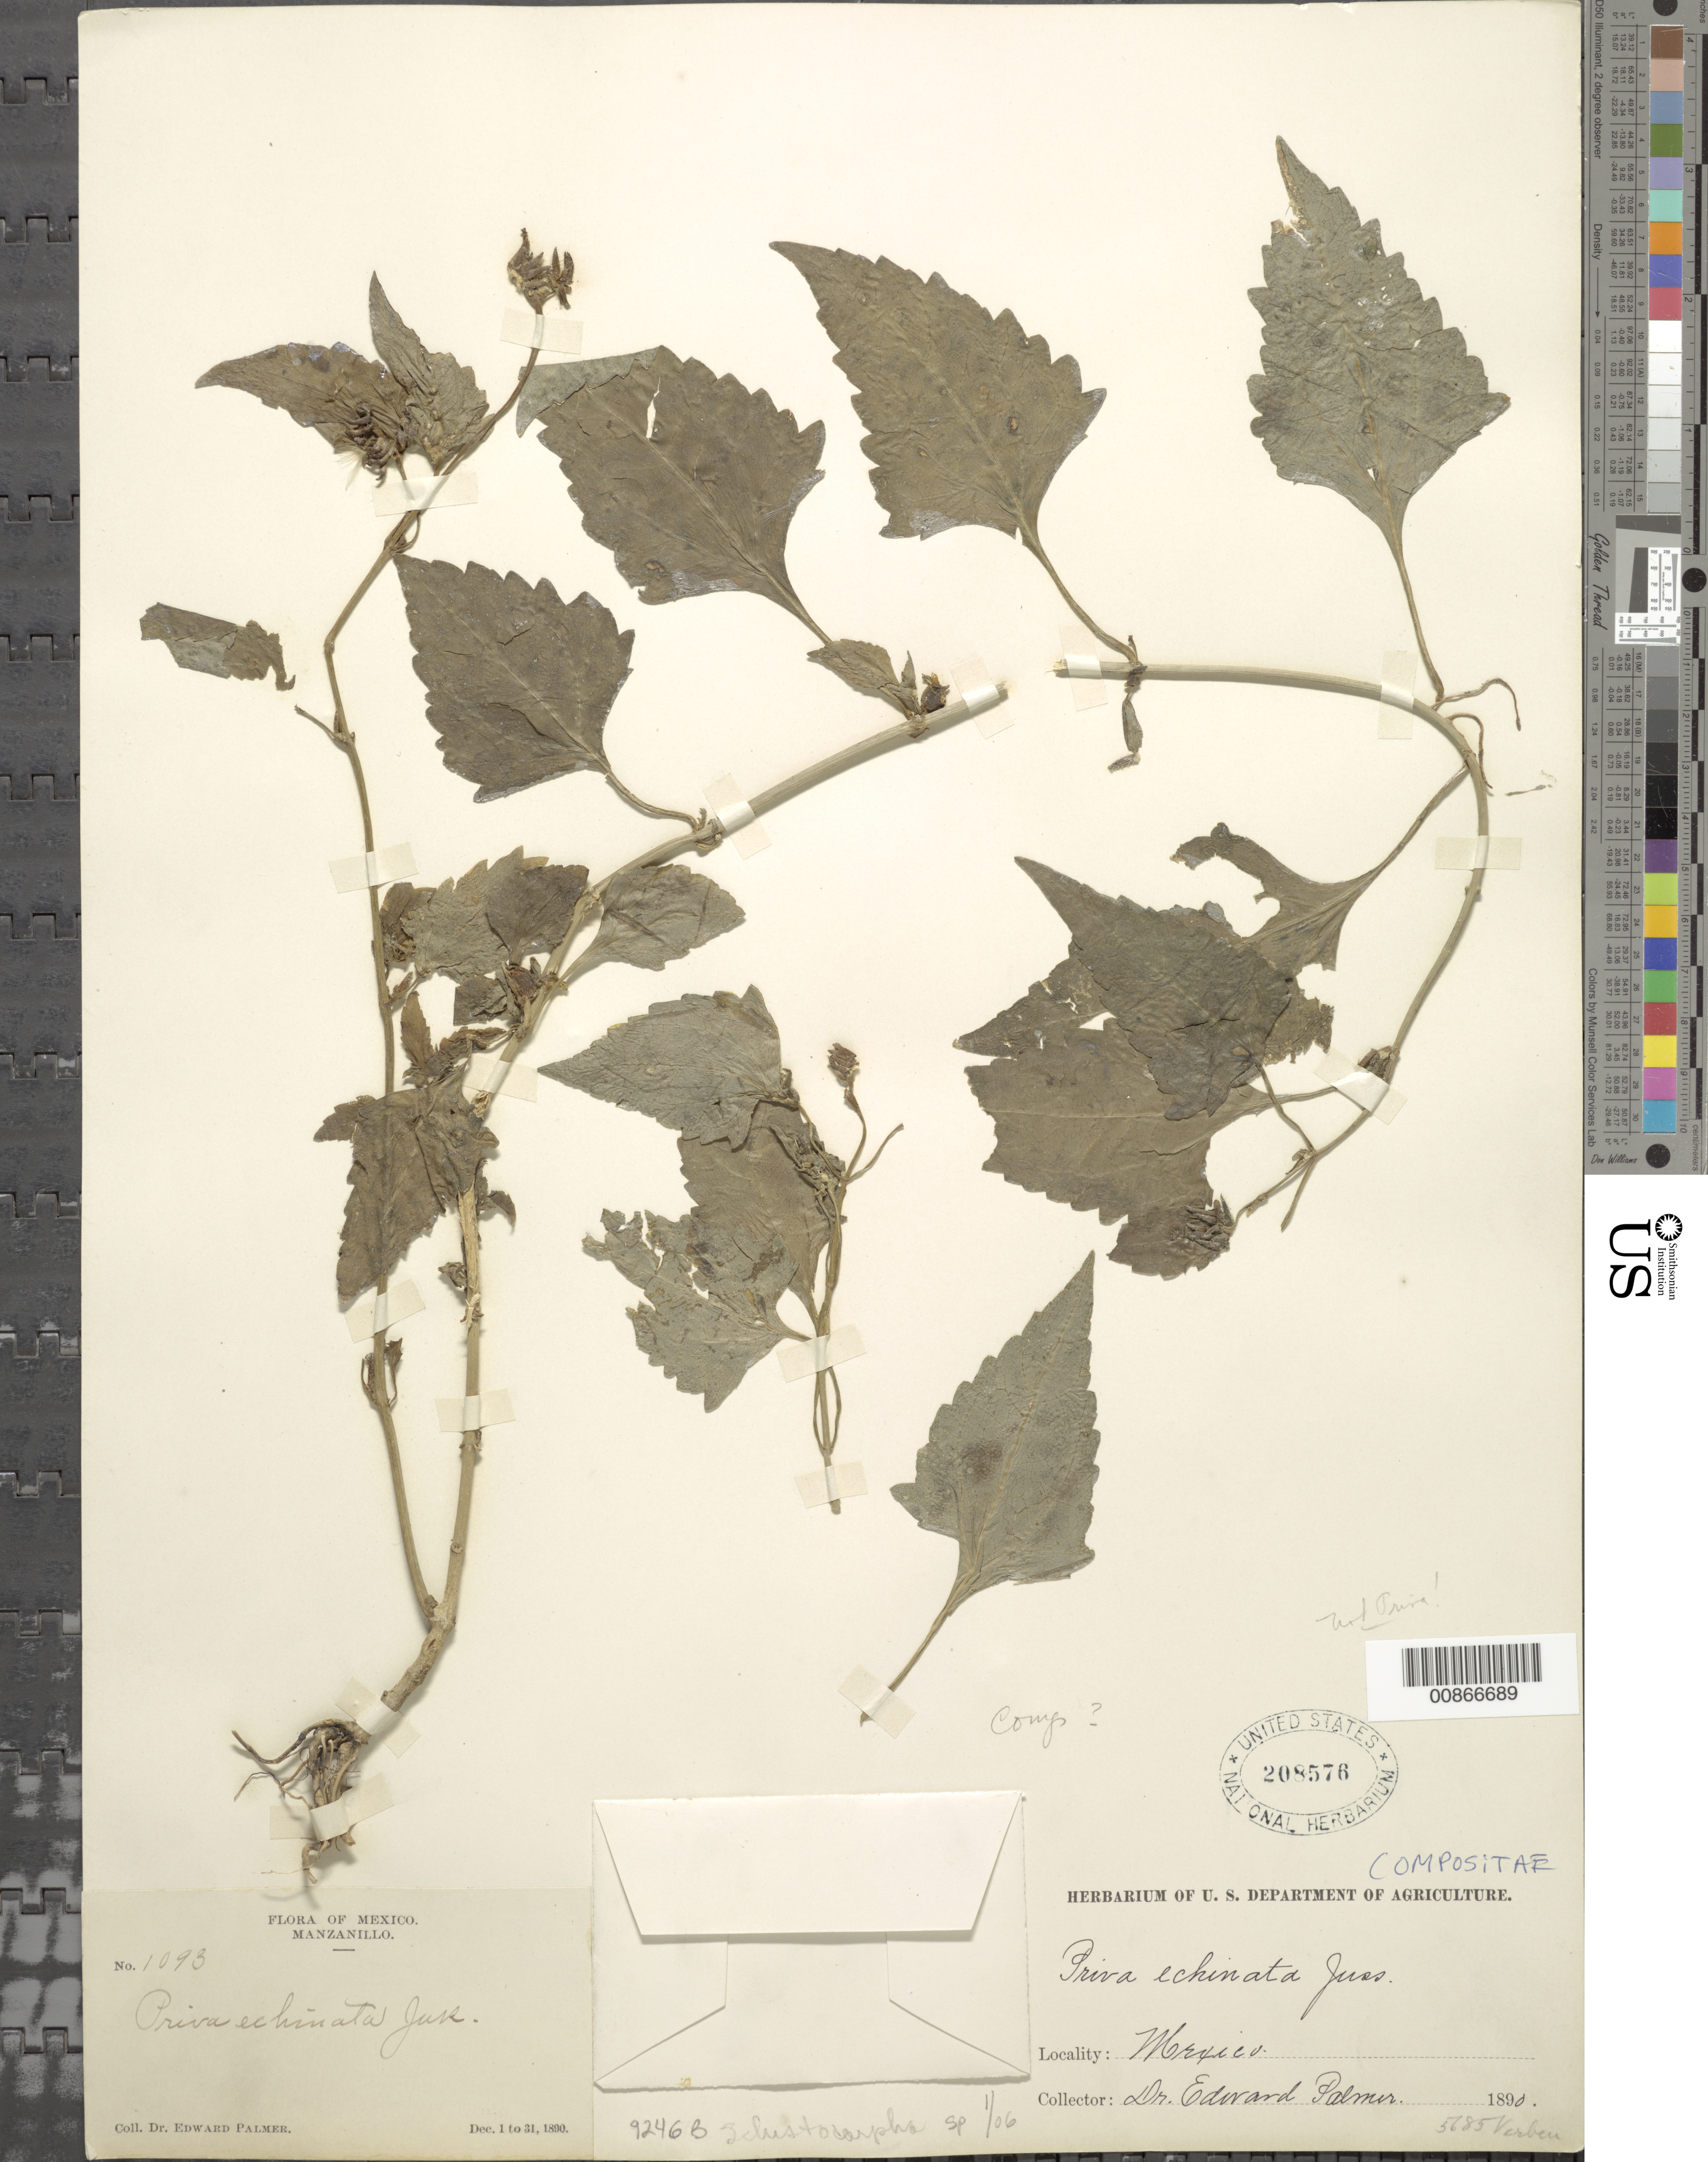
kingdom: Plantae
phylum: Tracheophyta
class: Magnoliopsida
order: Asterales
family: Asteraceae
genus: Schistocarpha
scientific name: Schistocarpha sp.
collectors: E. Palmer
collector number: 1093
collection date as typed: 01 Dec 1890 to 31 Dec 1890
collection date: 1890-12-01/1890-12-31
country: Mexico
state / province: Colima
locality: Manzanillo, Colima.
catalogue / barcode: US 208576